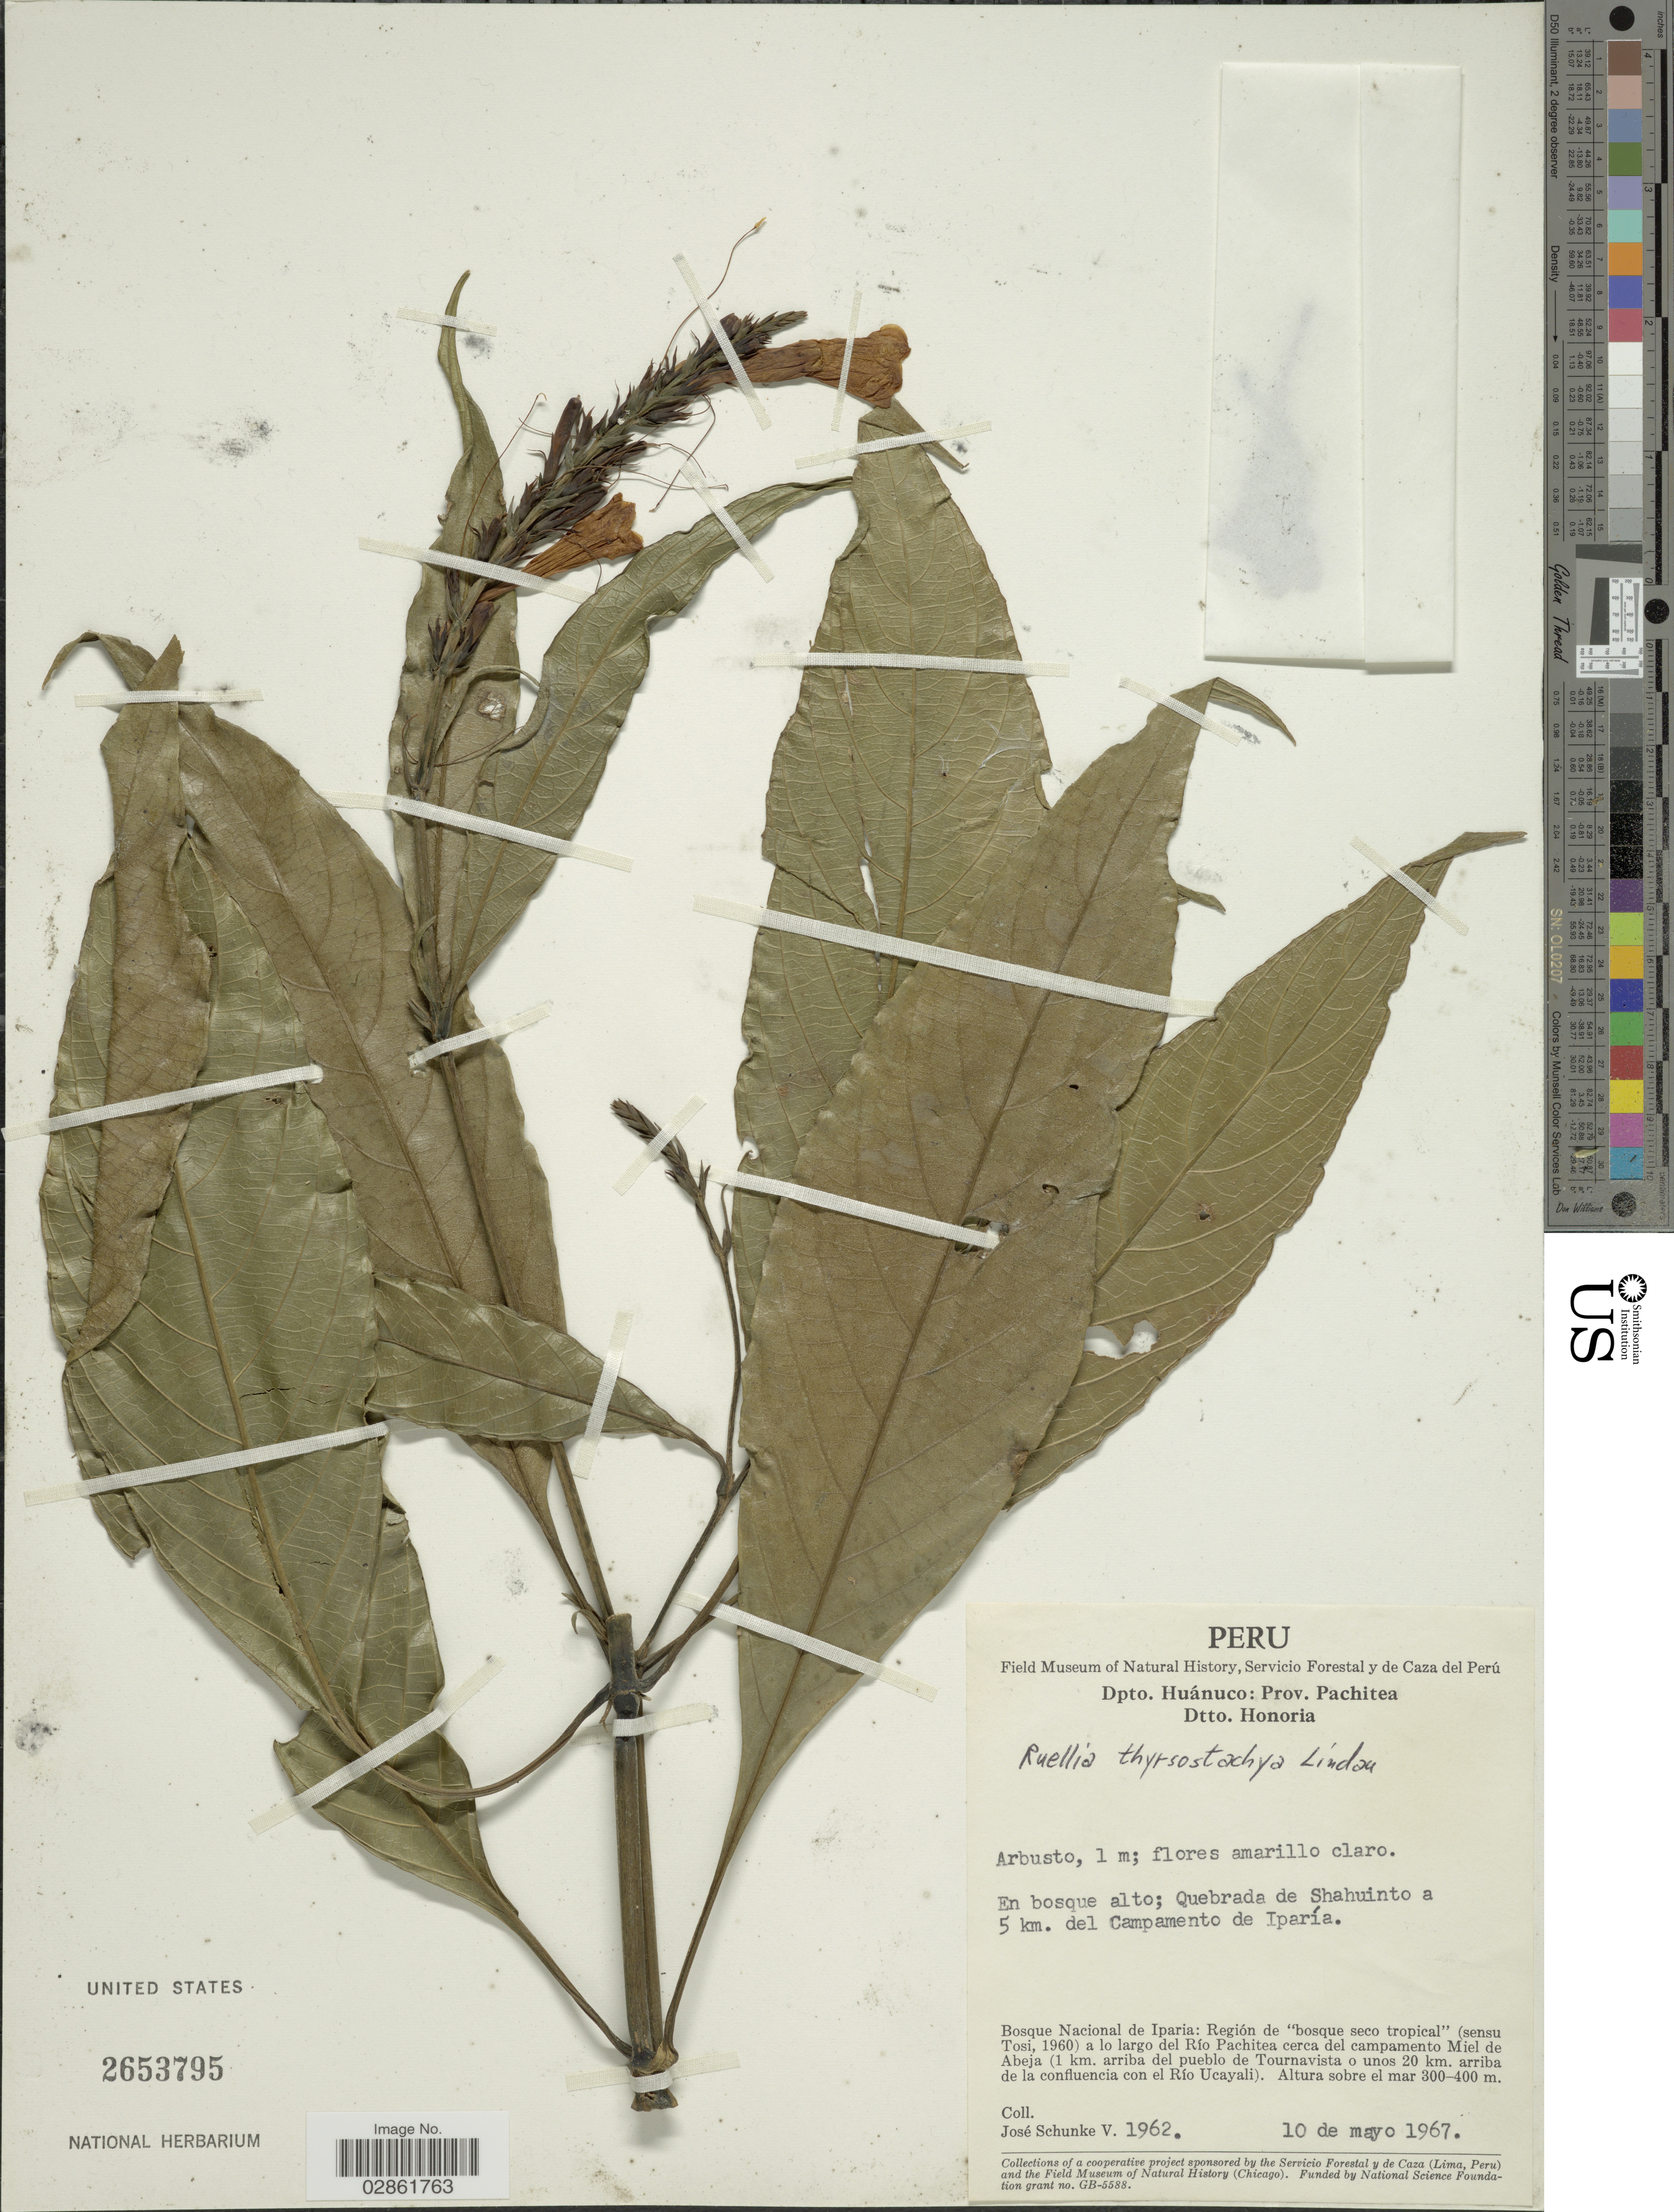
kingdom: Plantae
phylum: Tracheophyta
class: Magnoliopsida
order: Lamiales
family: Acanthaceae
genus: Ruellia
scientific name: Ruellia proxima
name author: Lindau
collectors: J. Schunke Vigo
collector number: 1962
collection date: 1967-05-10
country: Peru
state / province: Huánuco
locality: Dpto. Huánuco: Prov. Pachitea, Dtto. Honoria, Quebrada de Shahuinto a 5 km. del Campamento de Iparía. Bosque Nacional de Iparia: Región de "bosque seco tropical" (sensu Tosi, 1960) a lo largo del Río Pachitea cerca del campamento Miel de Abeja (1 km. arriba del pueblo de Tournavista o unos 20 km. arriba de la confluencia con el Río Ucayali).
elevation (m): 300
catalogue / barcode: US 2653795